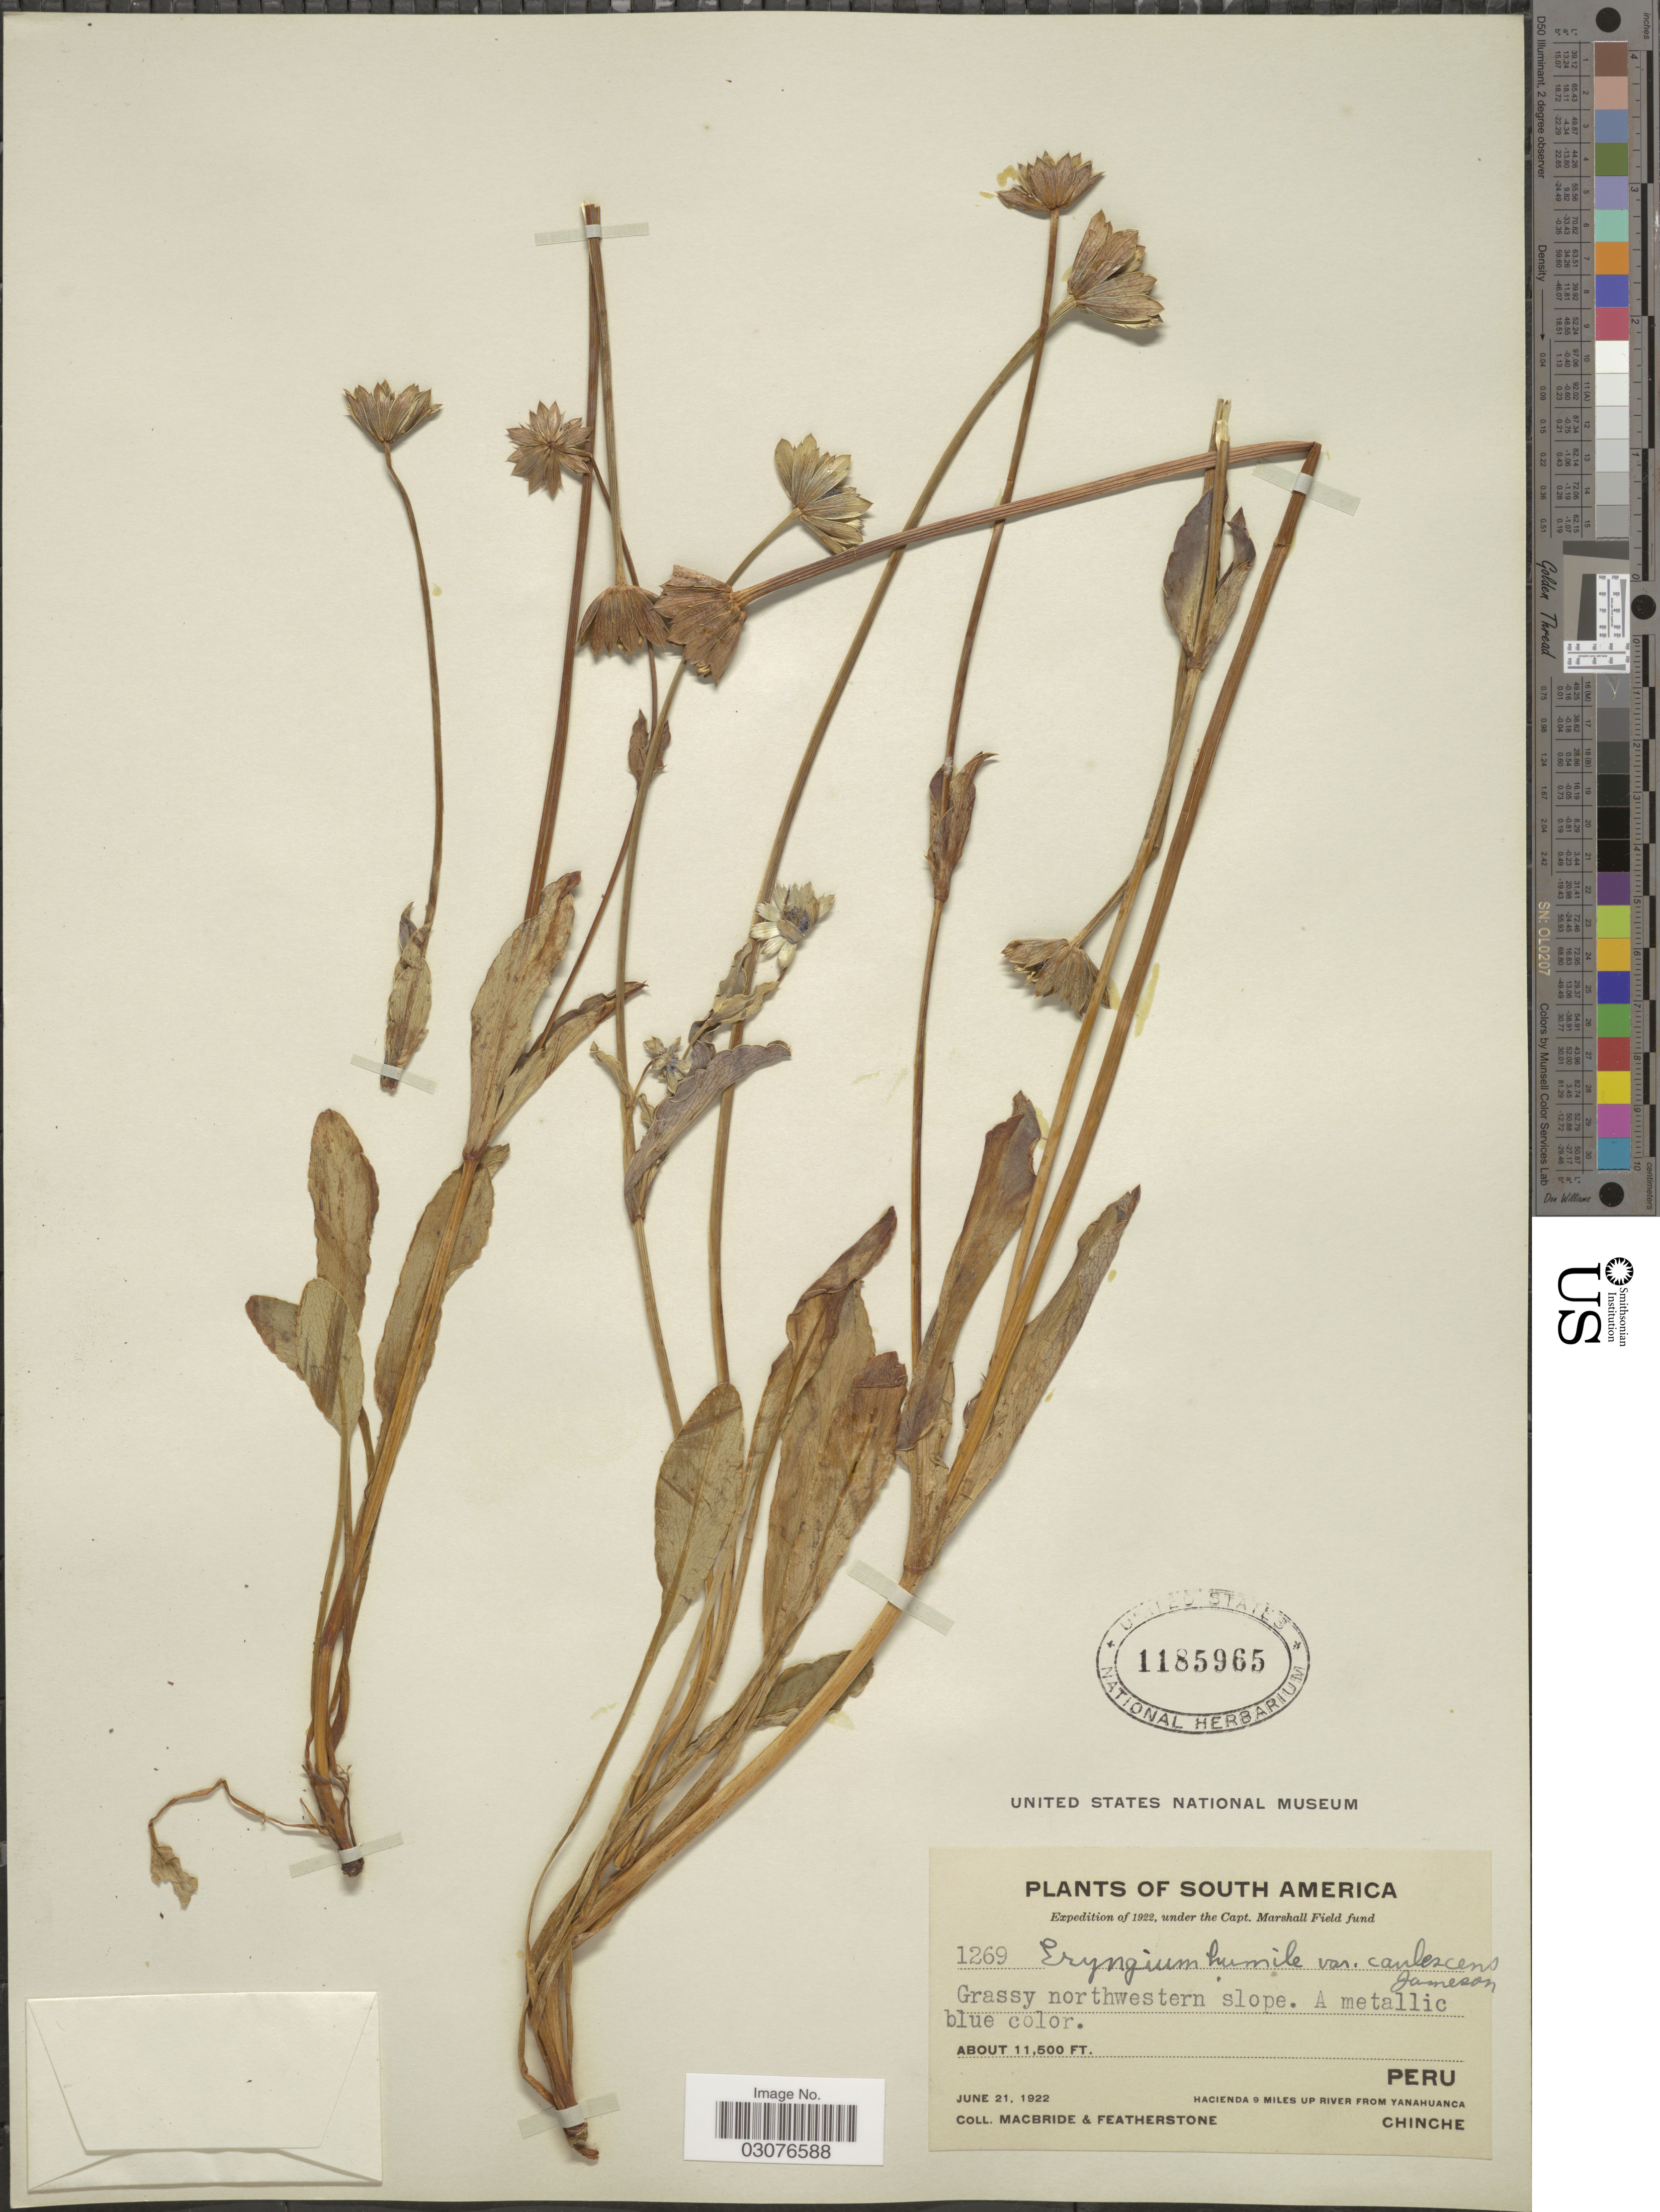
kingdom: Plantae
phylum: Tracheophyta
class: Magnoliopsida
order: Apiales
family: Apiaceae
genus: Eryngium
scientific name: Eryngium bourgatii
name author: Gouan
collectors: Macbride, -- & -. Featherstone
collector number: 1269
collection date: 1922-06-21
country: Peru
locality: Grassy northwestern slopes, Hacienda 9 miles up river from Yanahuanca, Chinche.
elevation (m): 3505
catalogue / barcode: US 1185965